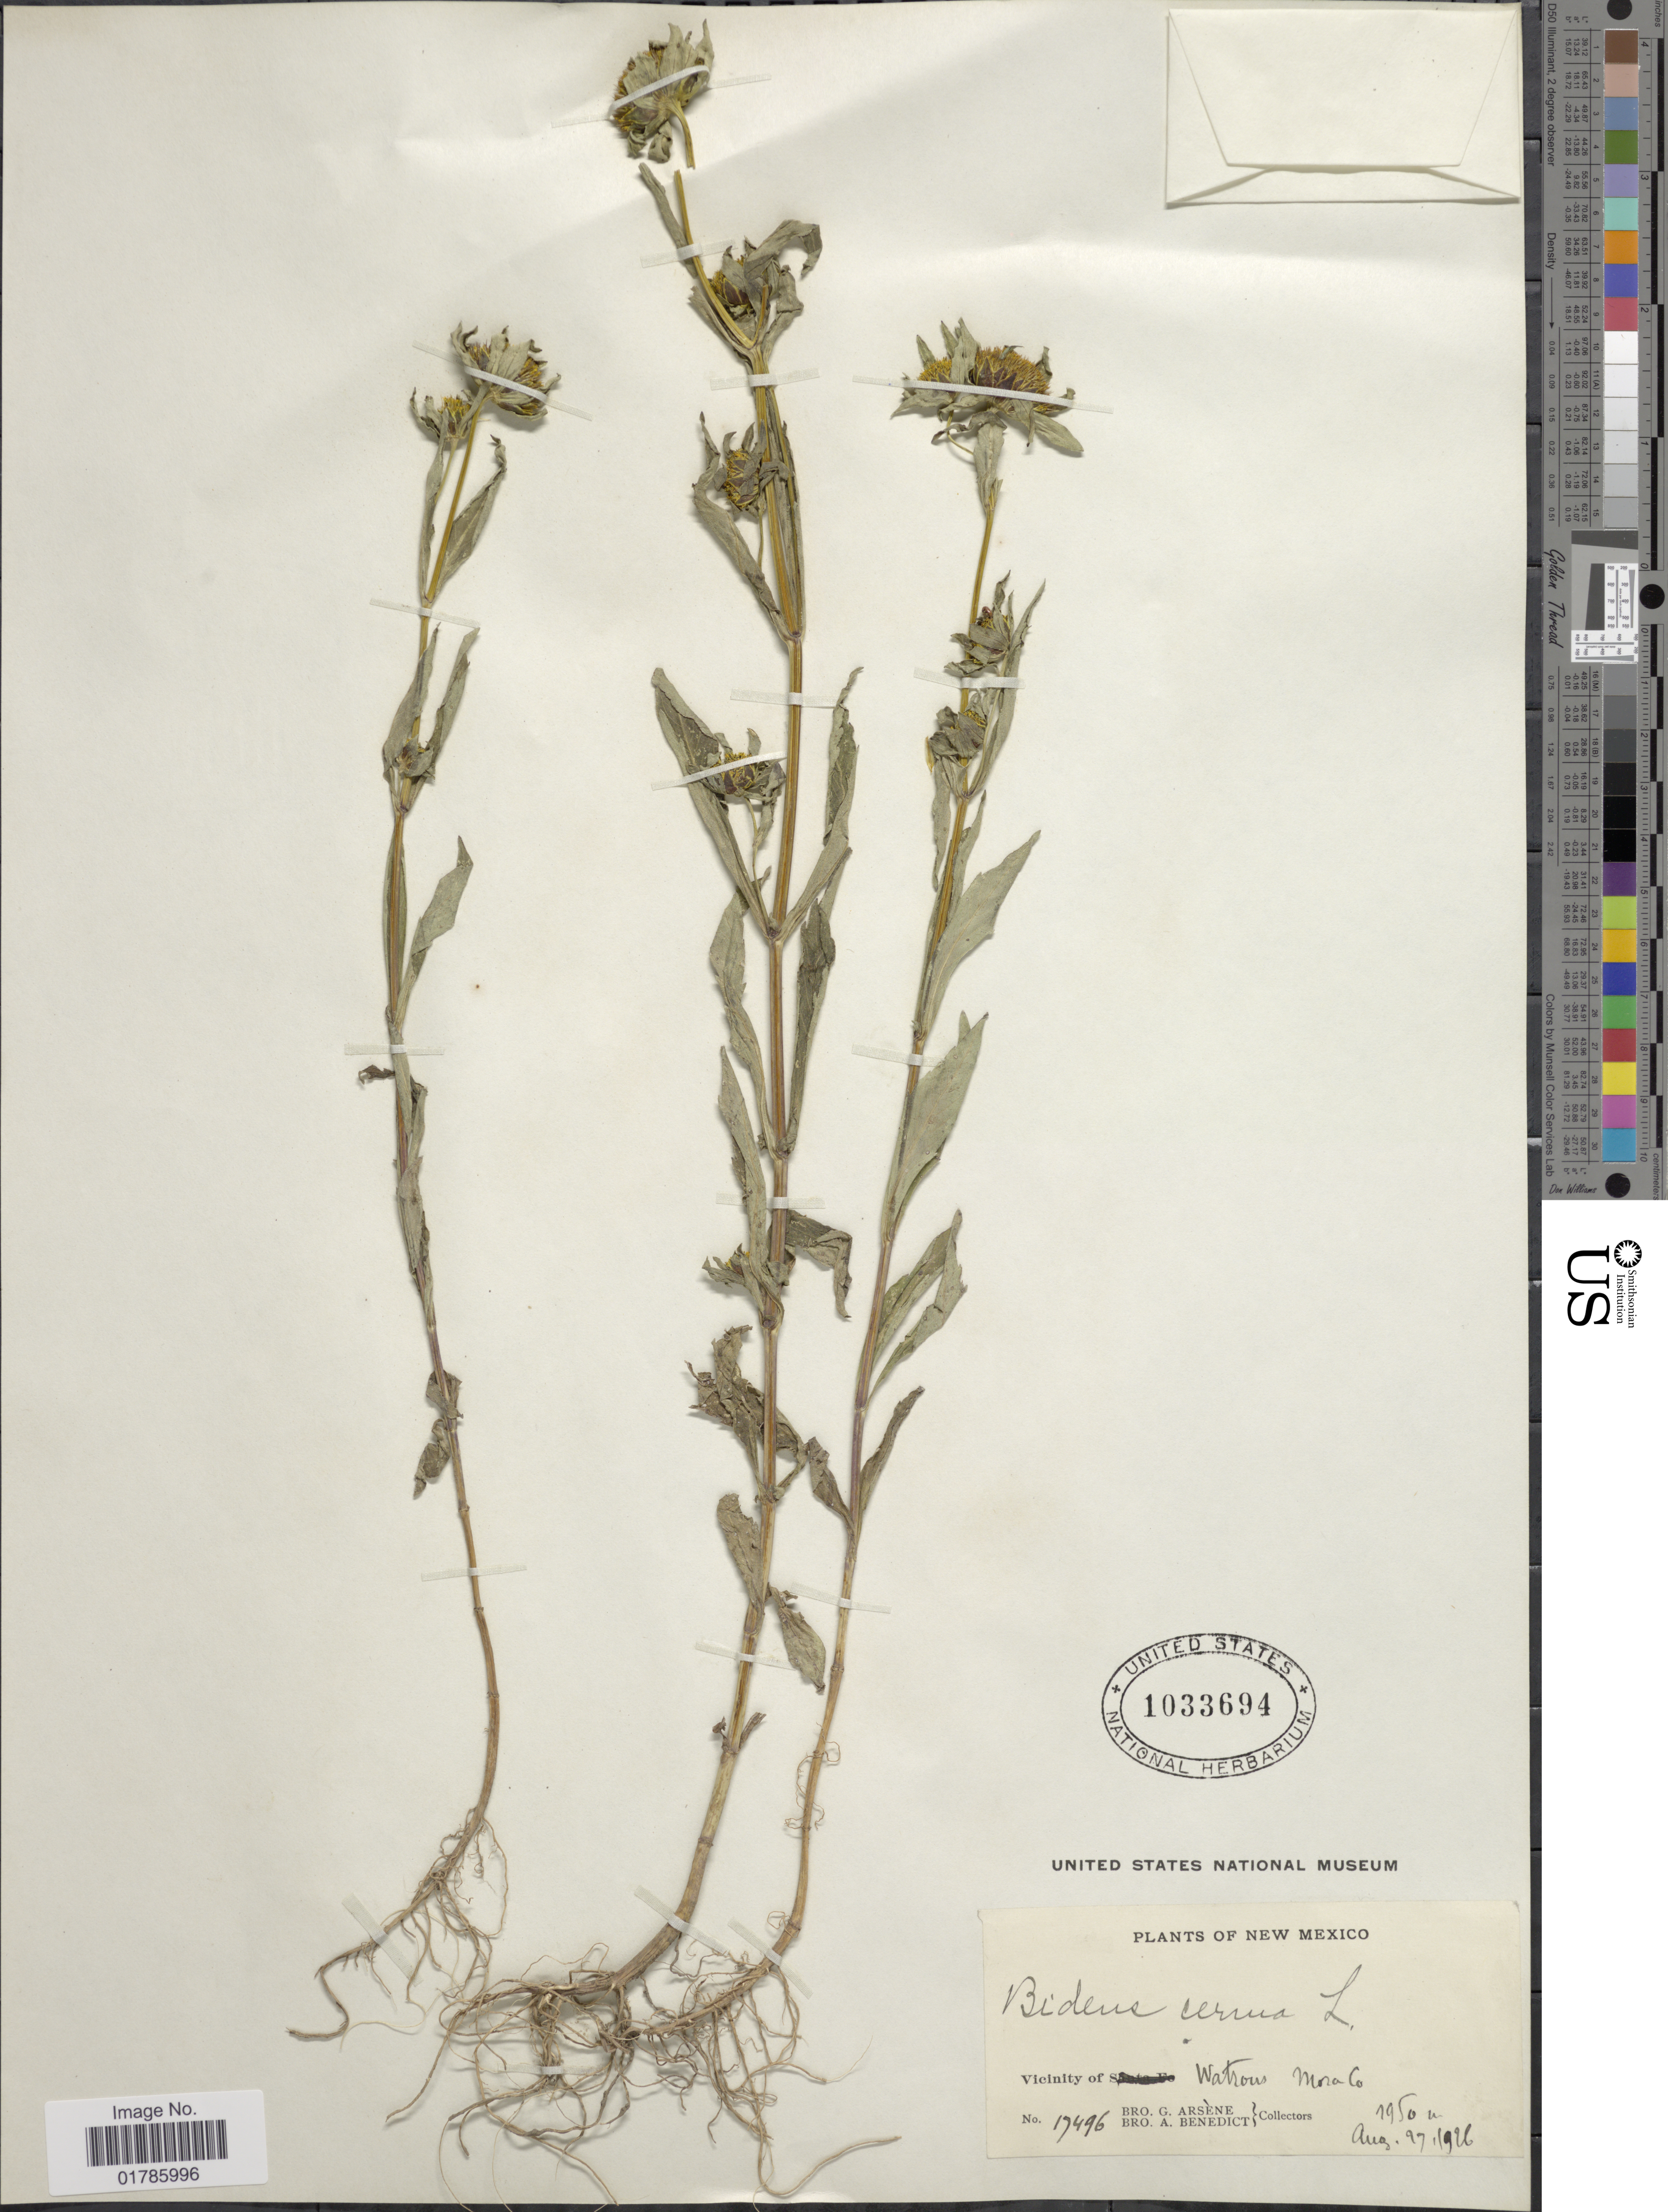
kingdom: Plantae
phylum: Tracheophyta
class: Magnoliopsida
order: Asterales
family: Asteraceae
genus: Bidens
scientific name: Bidens cernua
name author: L.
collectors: Bro. G. Arsène & Bro. Benedict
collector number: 17496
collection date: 1926-08-17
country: United States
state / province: New Mexico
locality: Vicinity of Watrous Mora Co.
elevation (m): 1950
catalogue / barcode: US 1033694